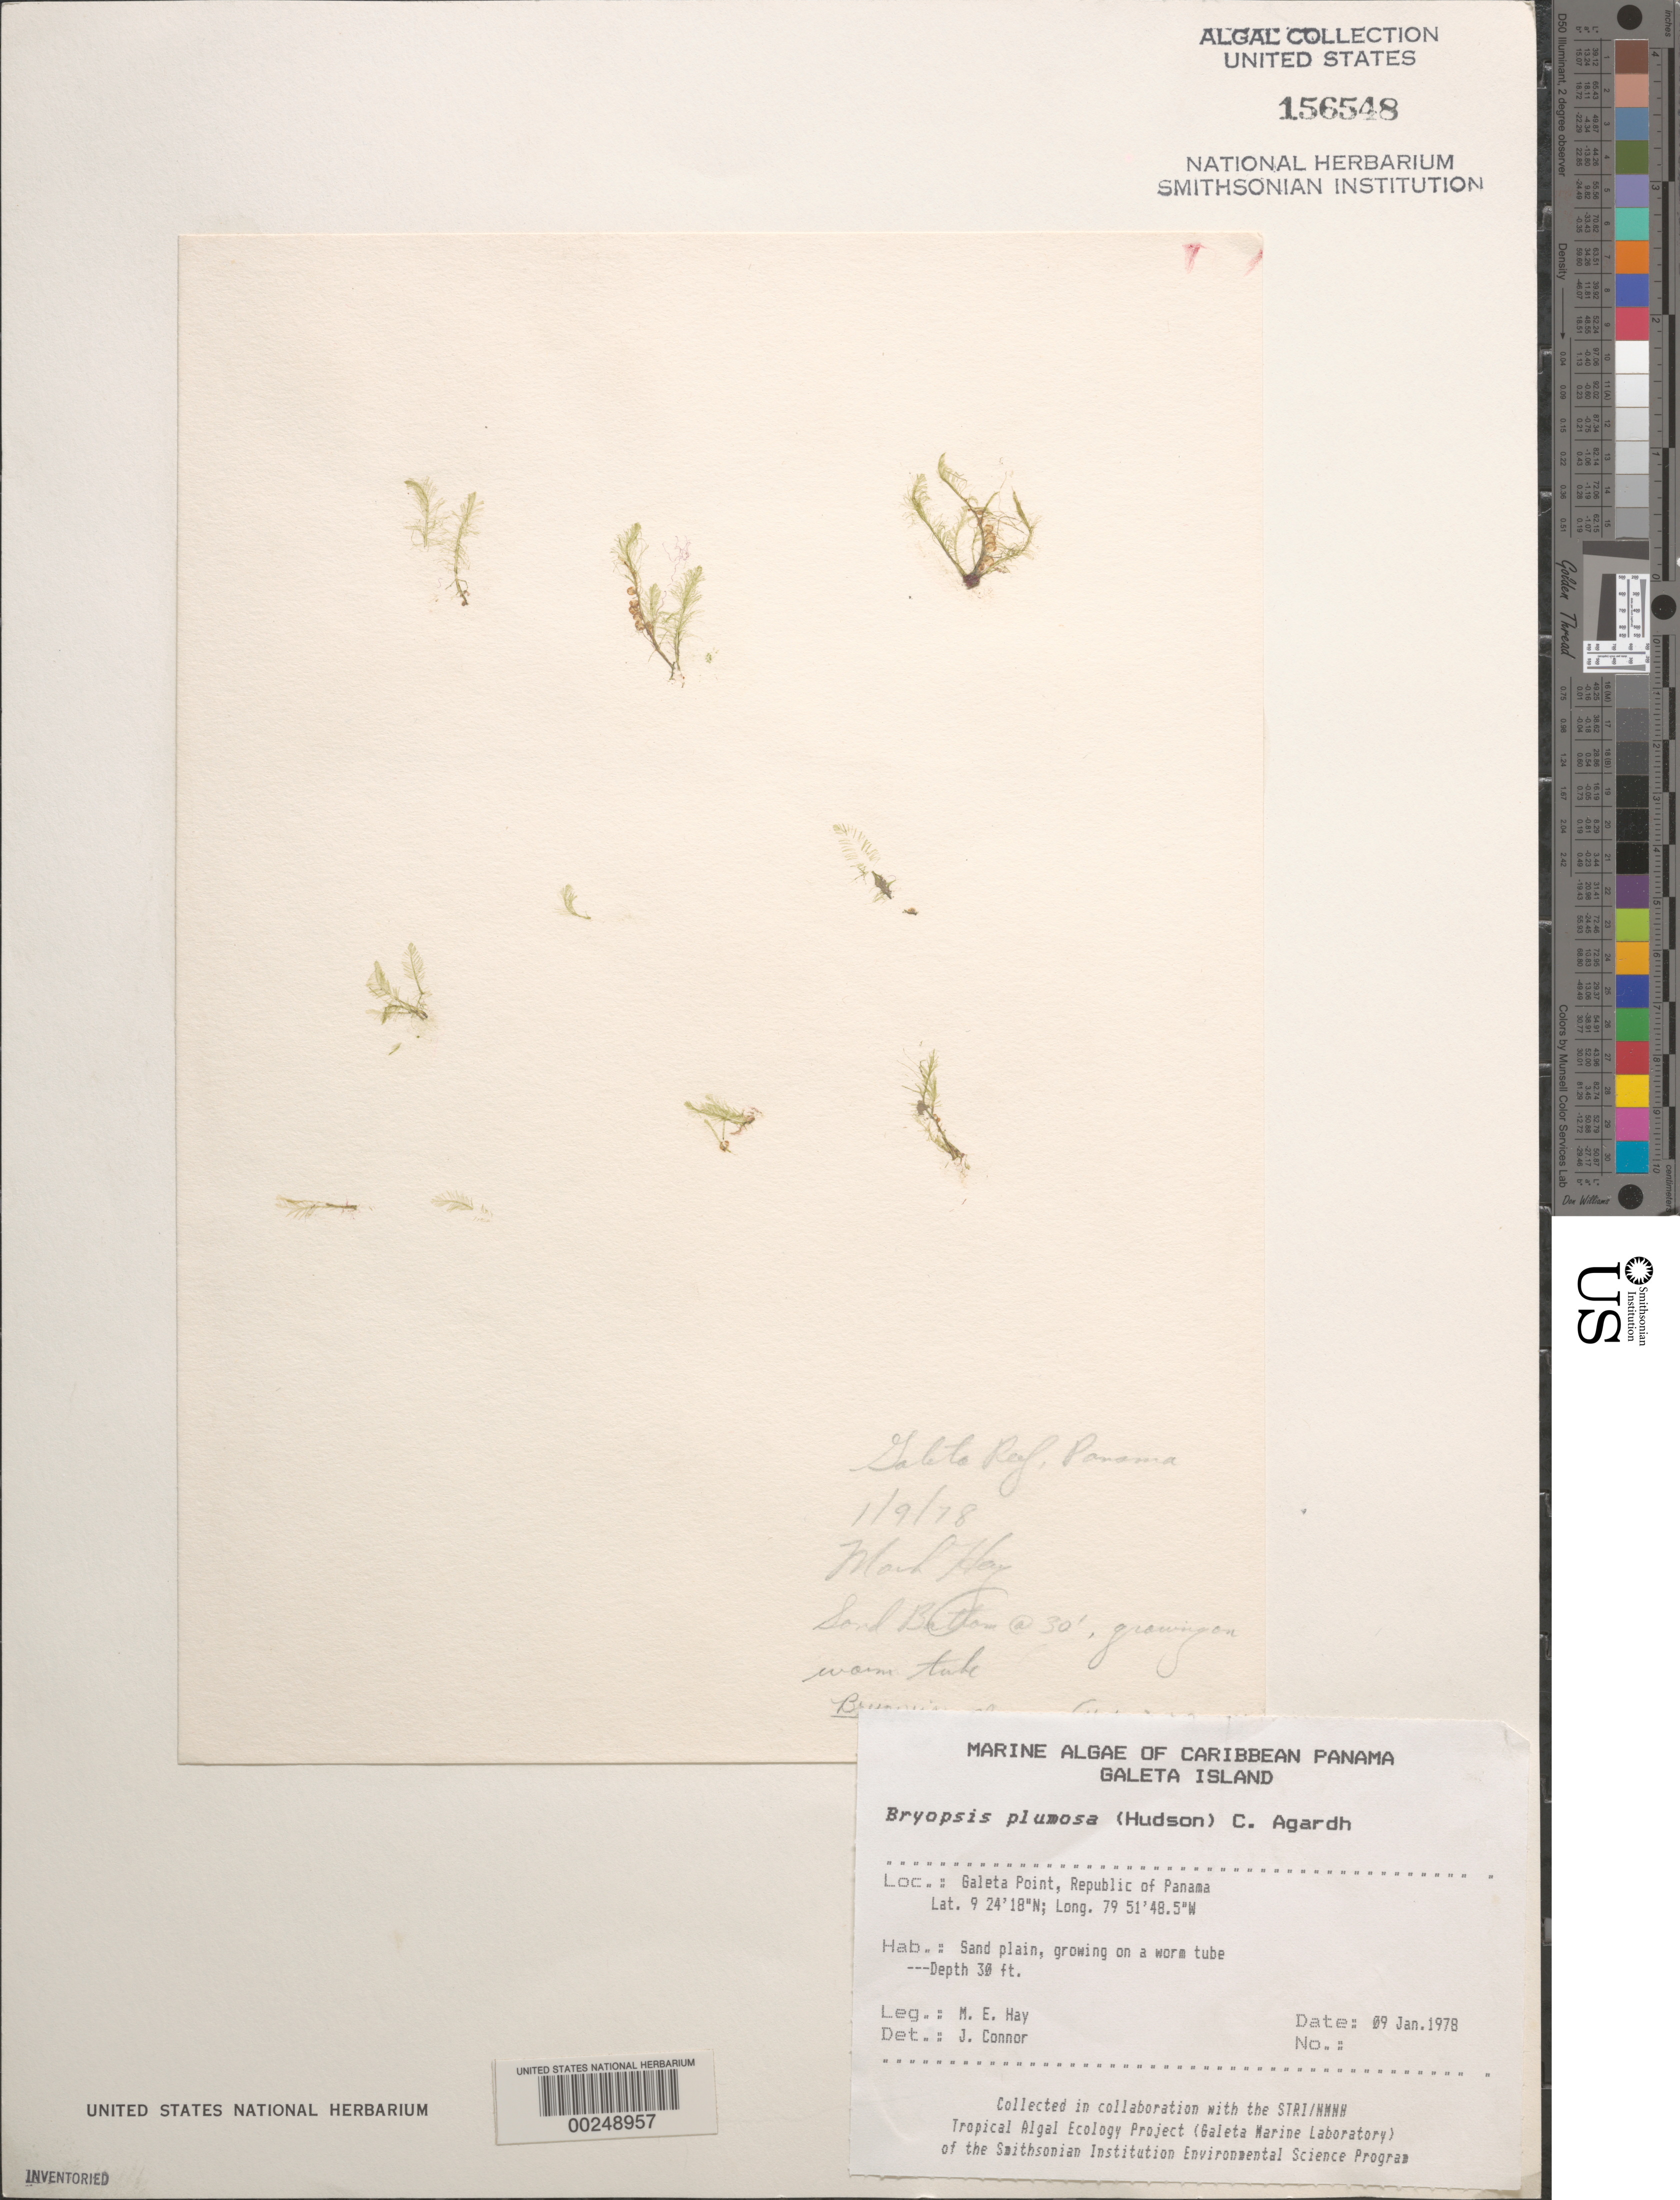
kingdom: Plantae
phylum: Chlorophyta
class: Ulvophyceae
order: Bryopsidales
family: Bryopsidaceae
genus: Bryopsis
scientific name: Bryopsis plumosa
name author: (Huds.) C. Agardh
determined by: Connor, J.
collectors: M. E. Hay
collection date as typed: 09 Jan 1978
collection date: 1978-01-09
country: Panama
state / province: Colón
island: Galeta Island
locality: Galeta Point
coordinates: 9 24' 18" N, 79 51' 48.5" W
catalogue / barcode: US 156548